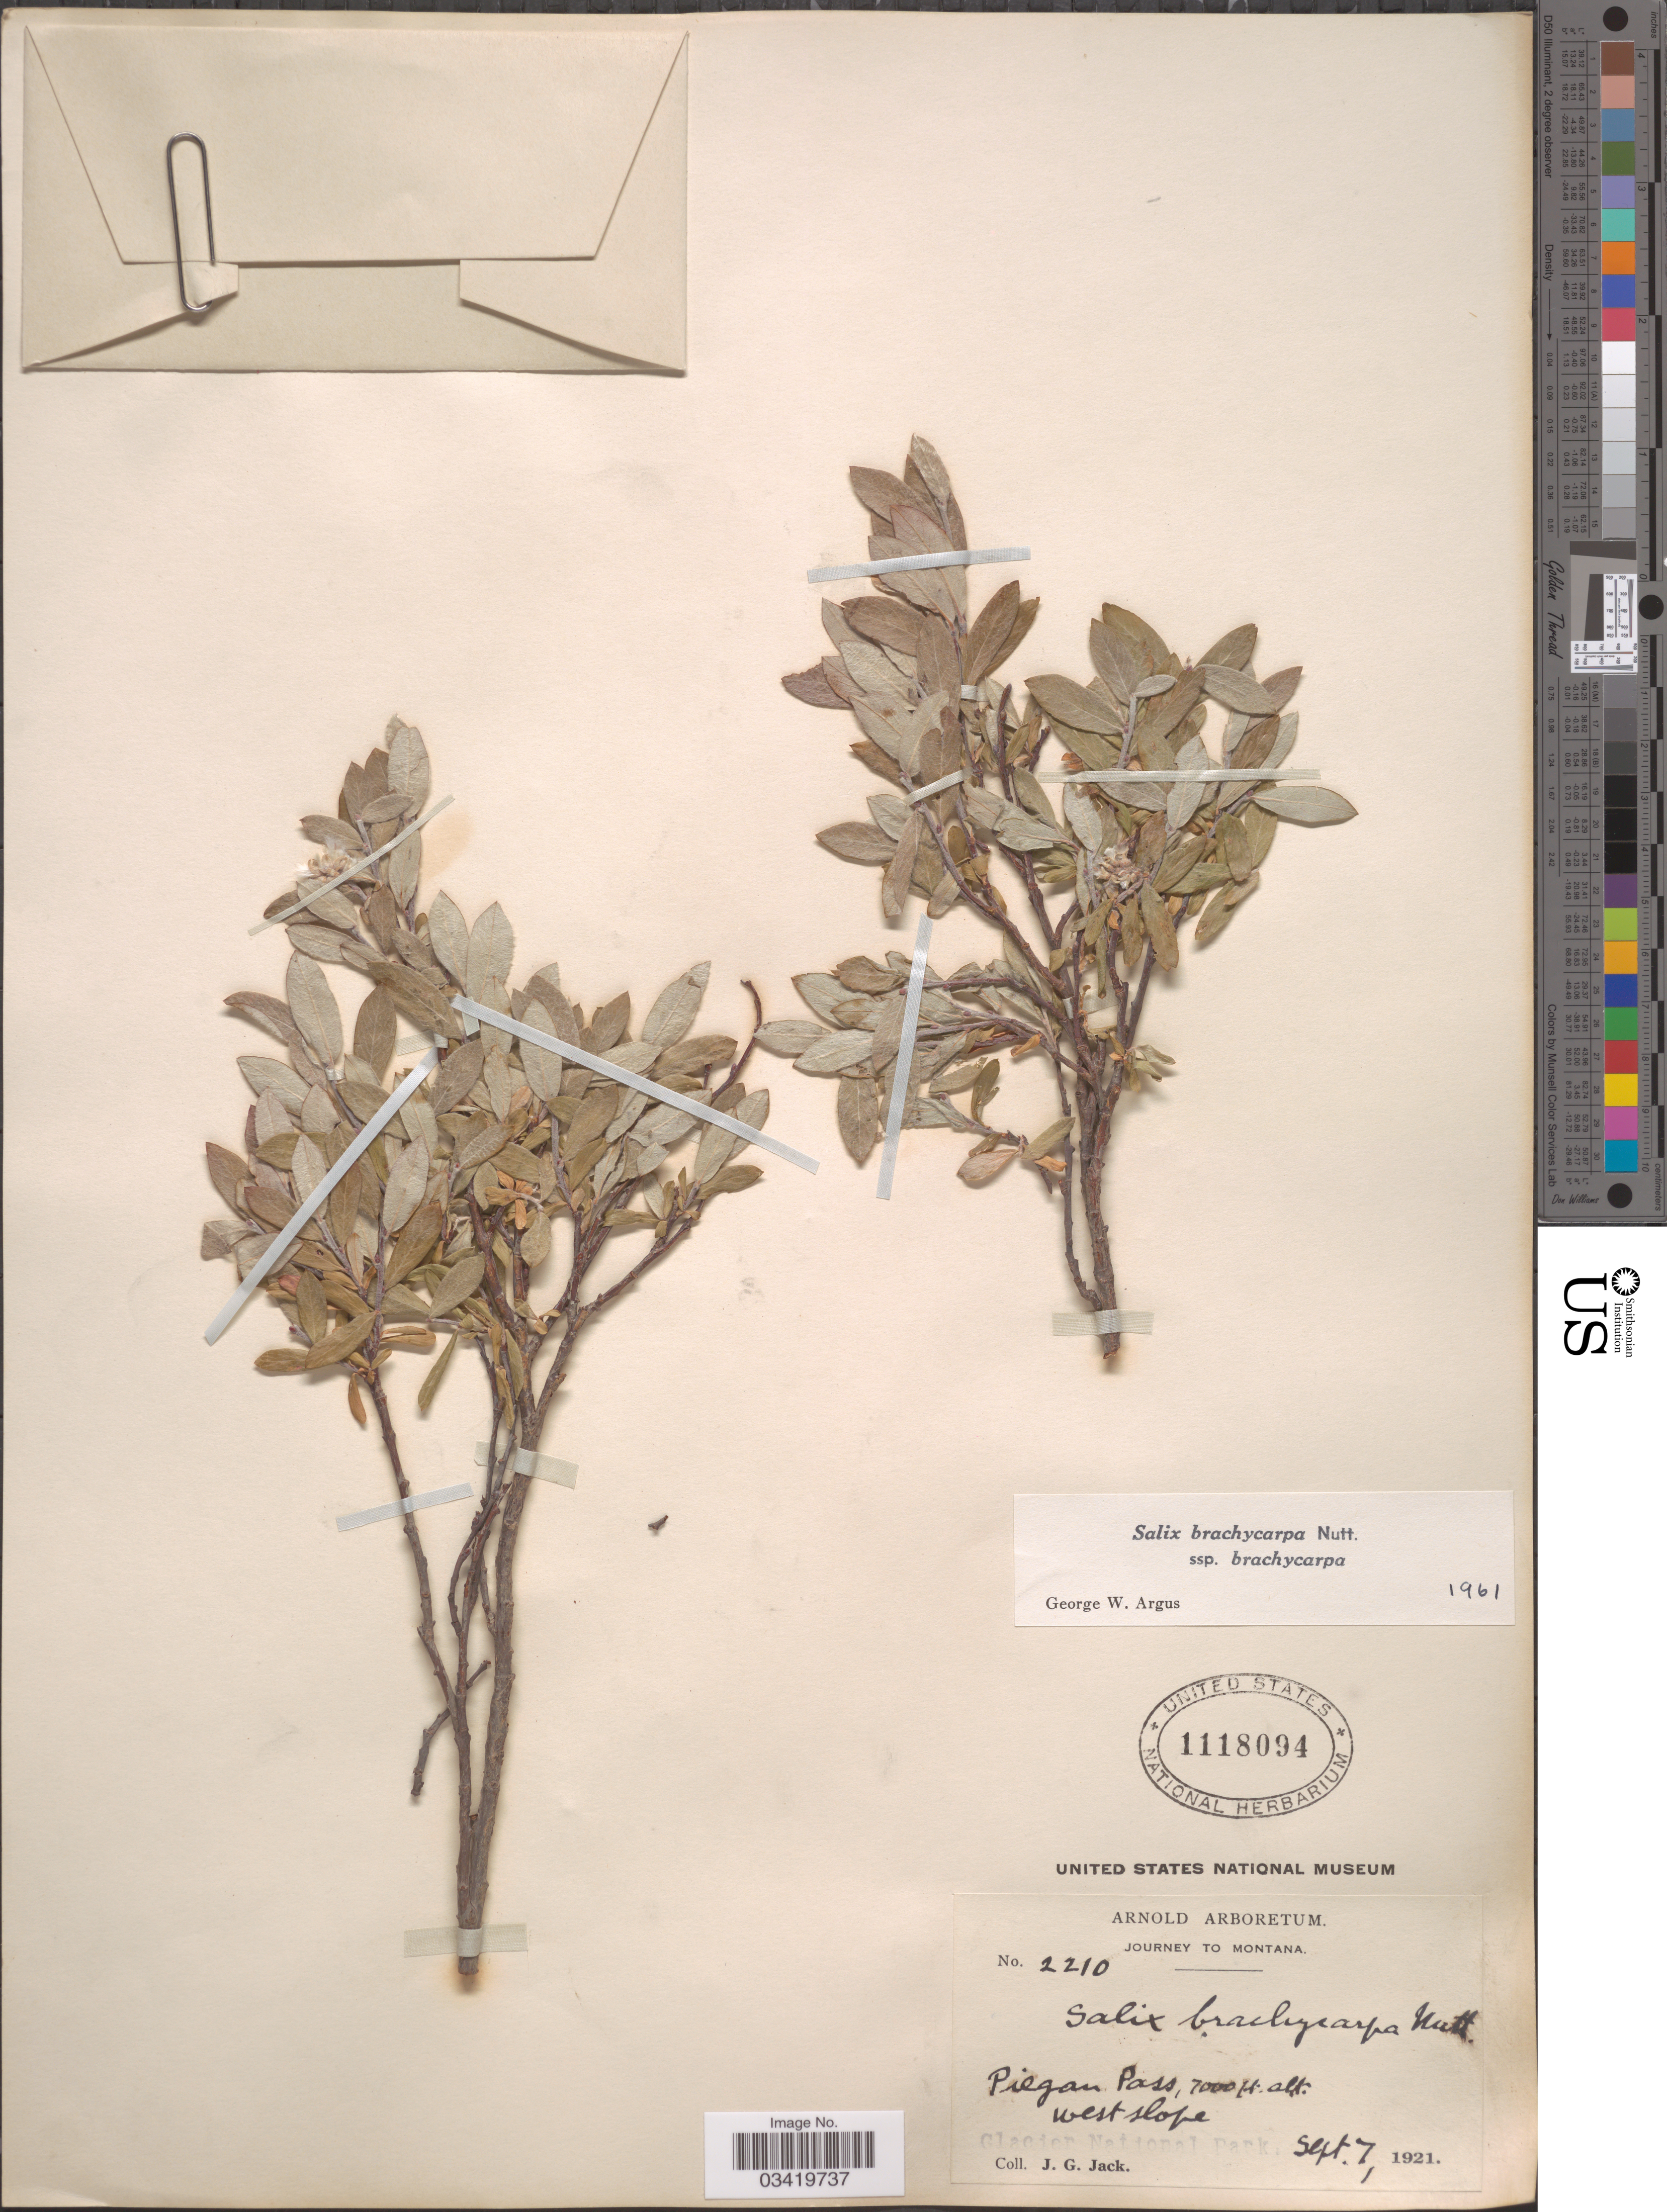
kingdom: Plantae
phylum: Tracheophyta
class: Magnoliopsida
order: Malpighiales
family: Salicaceae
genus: Salix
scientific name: Salix brachycarpa subsp. brachycarpa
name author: Nutt.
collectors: J. G. Jack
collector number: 2210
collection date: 1921-09-07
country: United States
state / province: Montana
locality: Piegan Pass. West slope. Glacier National Park.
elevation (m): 2134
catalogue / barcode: US 1118094